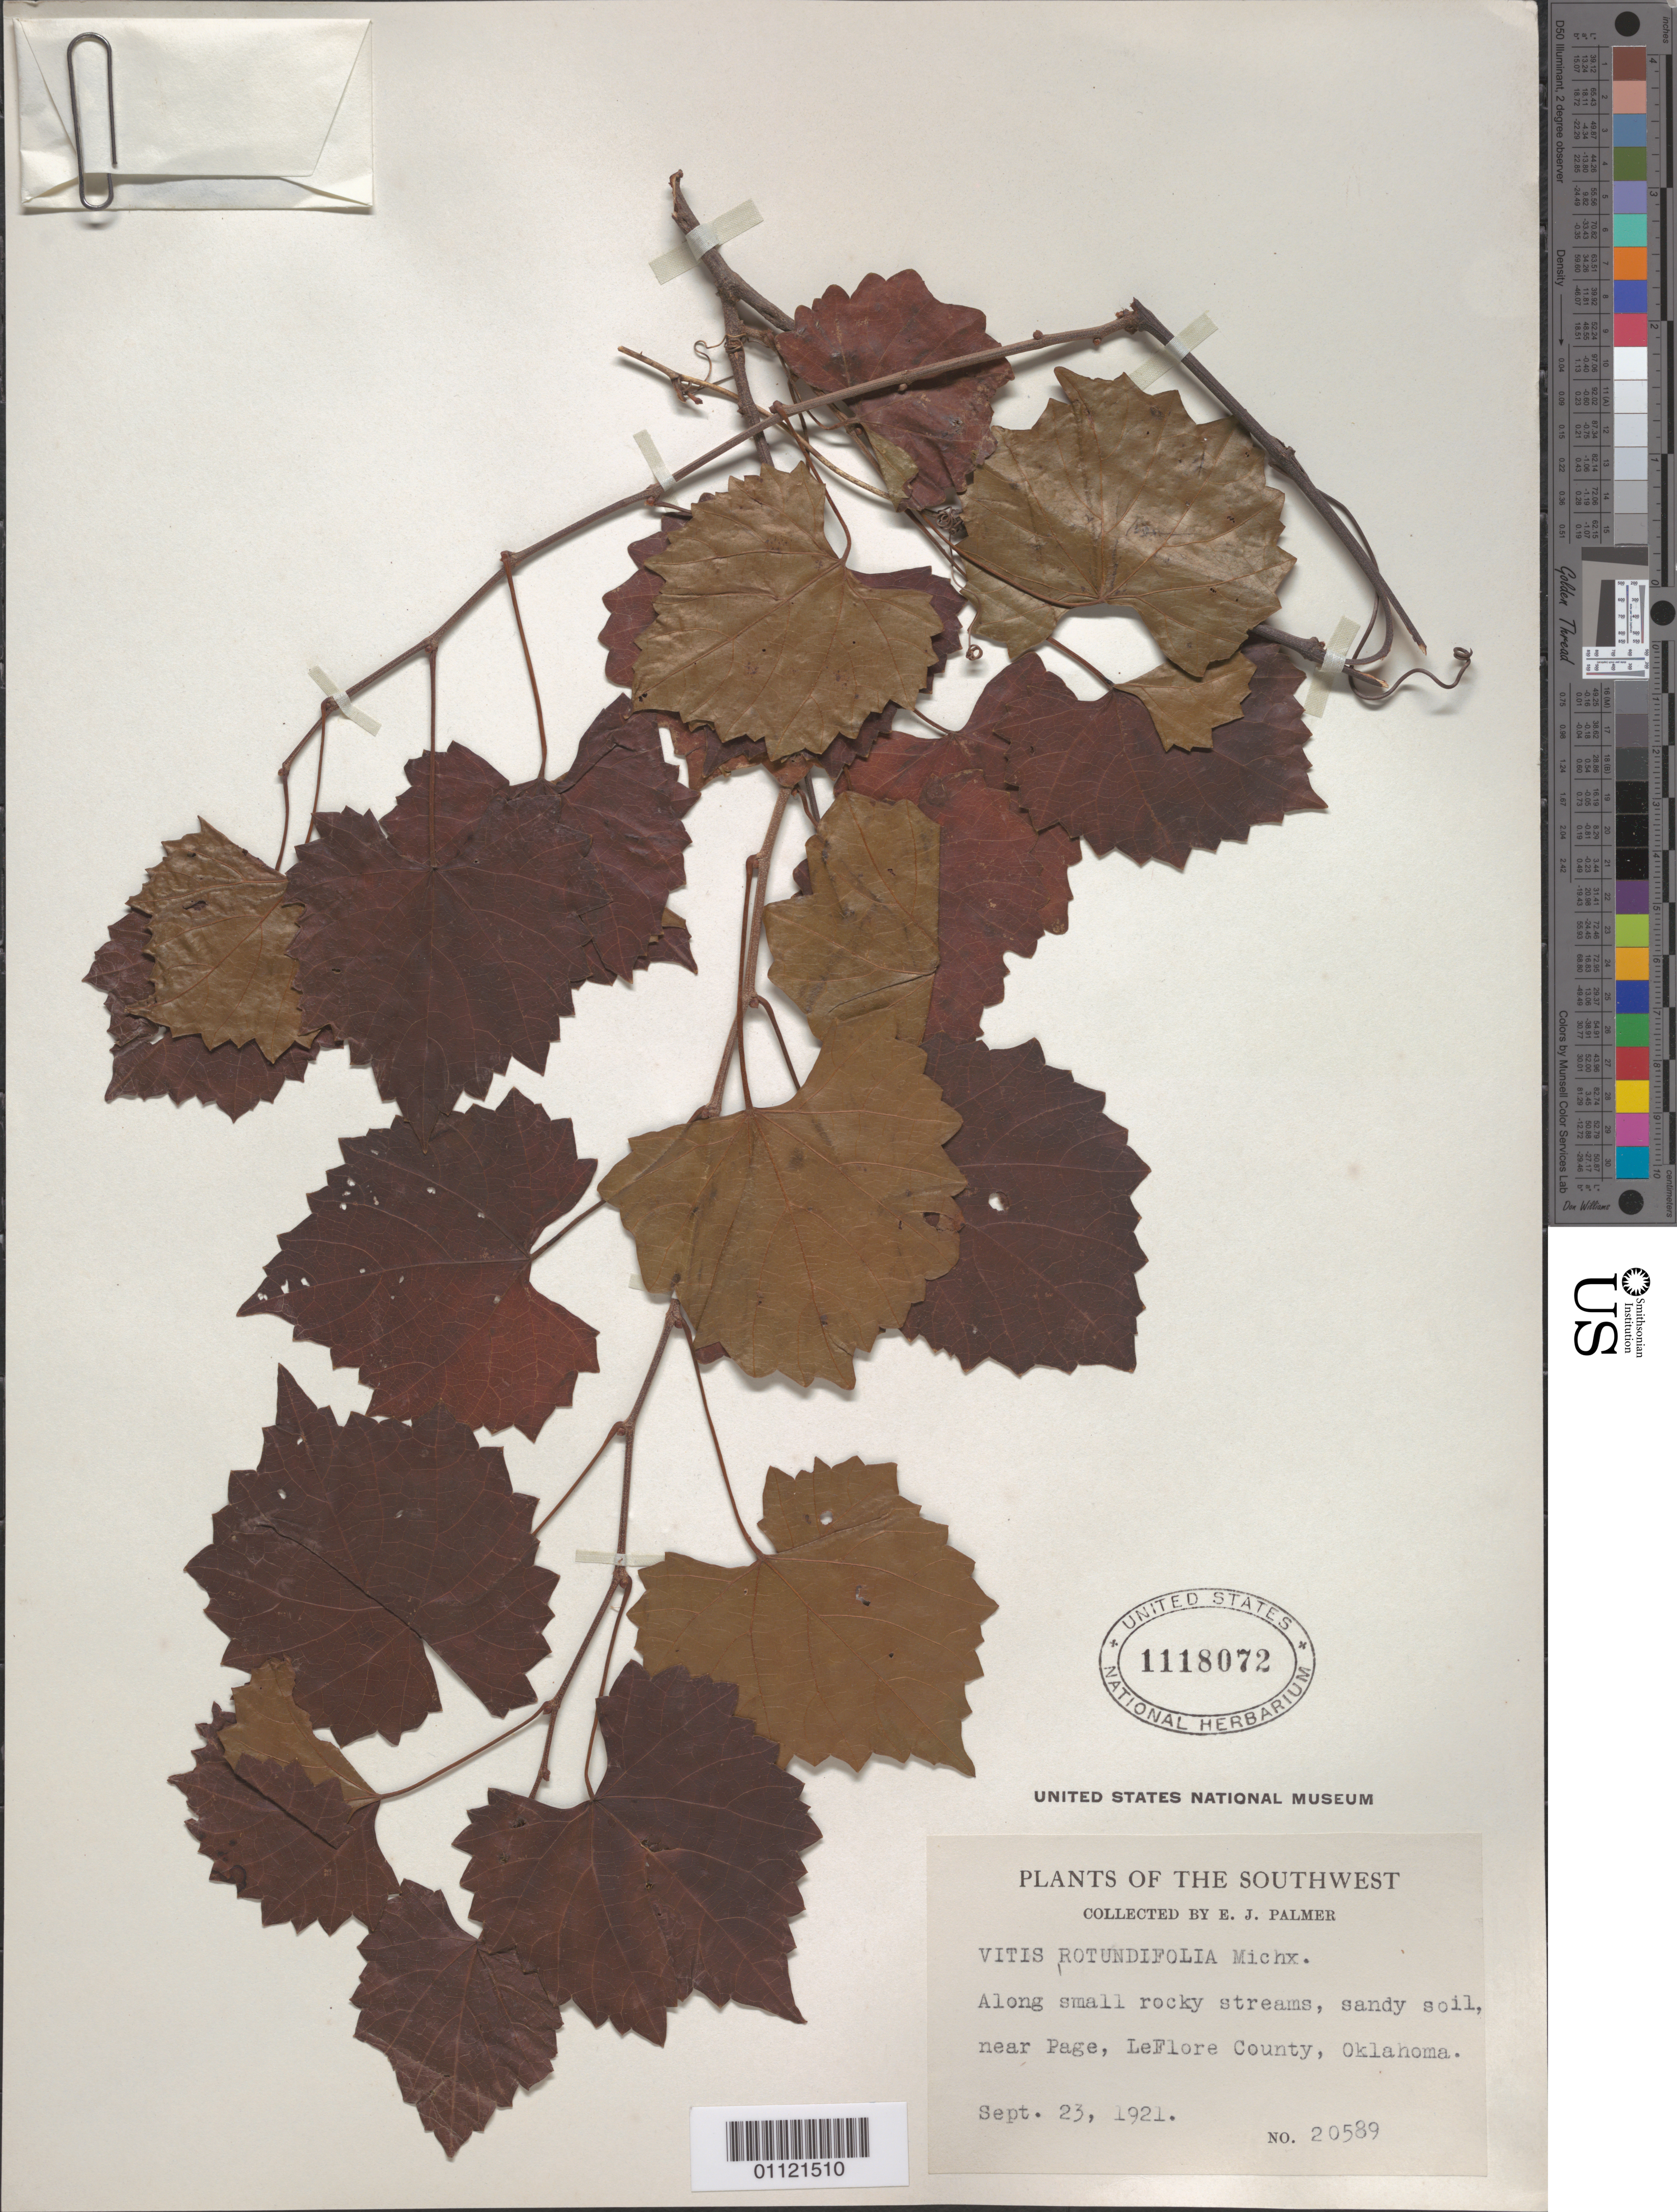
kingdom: Plantae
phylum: Tracheophyta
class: Magnoliopsida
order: Vitales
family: Vitaceae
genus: Vitis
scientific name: Vitis rotundifolia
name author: Michx.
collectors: E. J. Palmer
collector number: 20589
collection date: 1921-09-23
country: United States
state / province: Oklahoma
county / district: Le Flore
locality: near Page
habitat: Along small rocky streams, sandy soil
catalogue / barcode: US 1118072